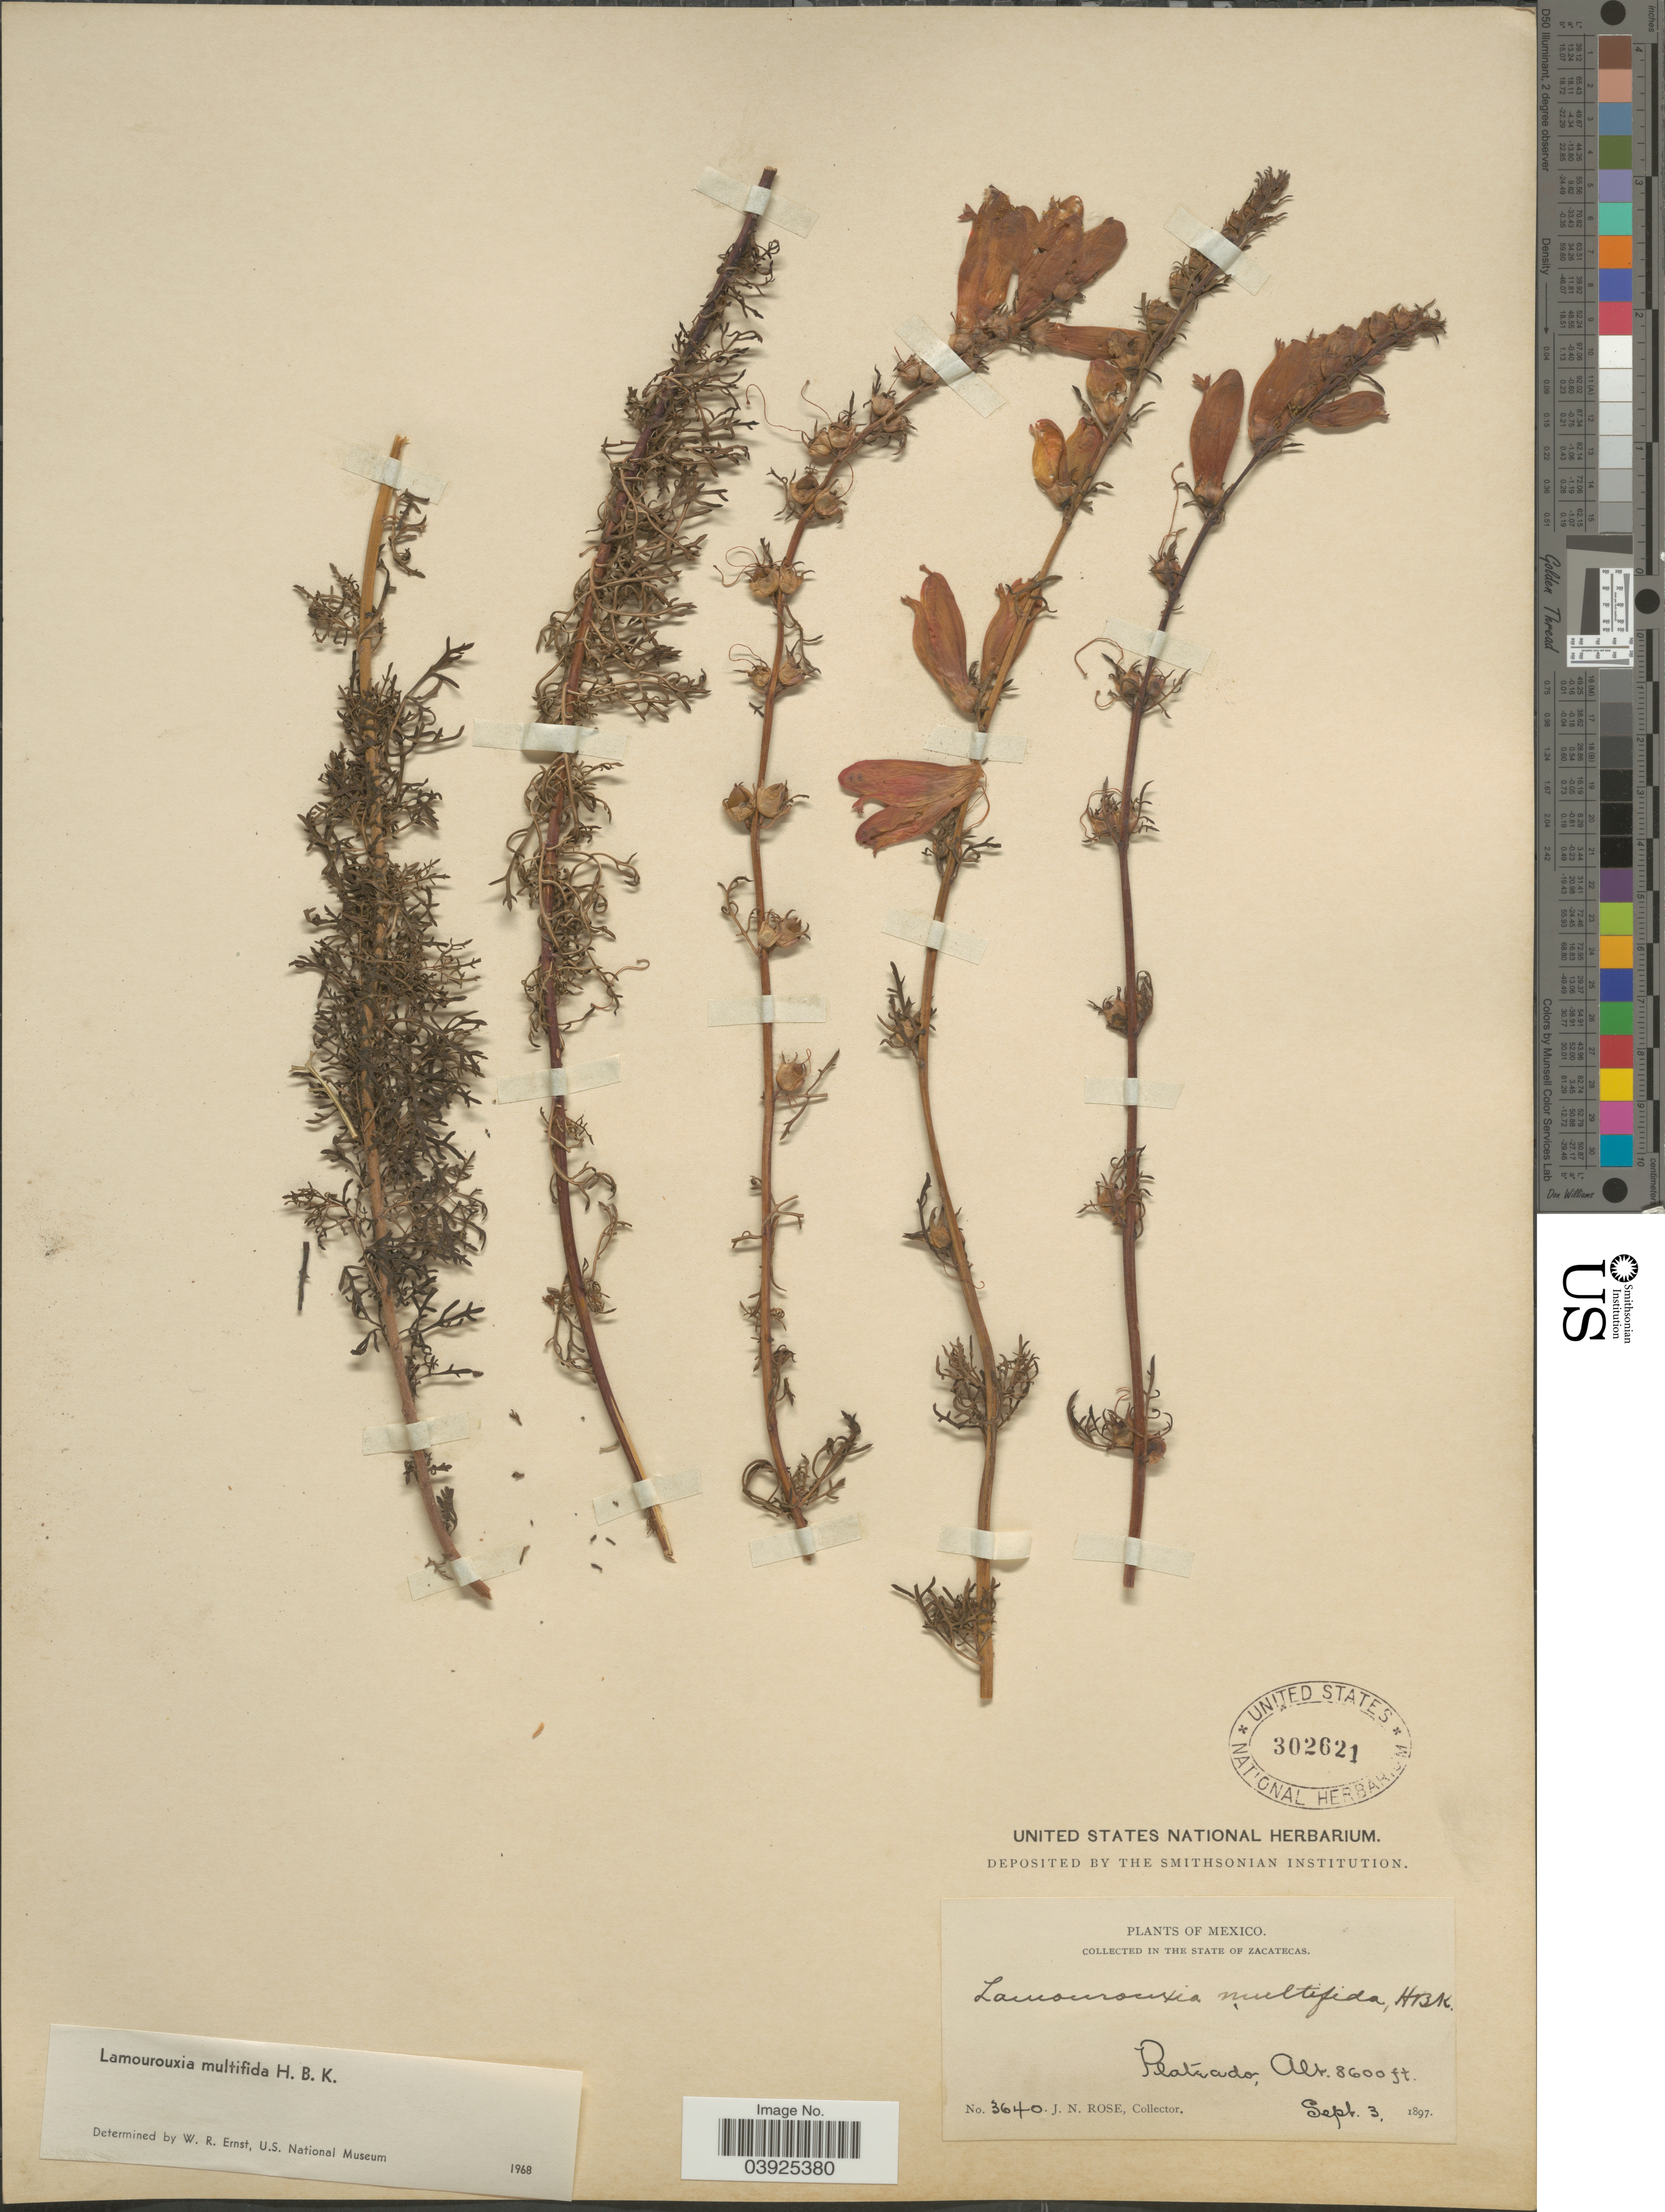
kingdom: Plantae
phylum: Tracheophyta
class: Magnoliopsida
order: Lamiales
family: Orobanchaceae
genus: Lamourouxia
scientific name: Lamourouxia multifida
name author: Kunth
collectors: J. N. Rose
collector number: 3640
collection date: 1897-09-03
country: Mexico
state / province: Zacatecas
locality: Plateado.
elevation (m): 2621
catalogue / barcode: US 302621